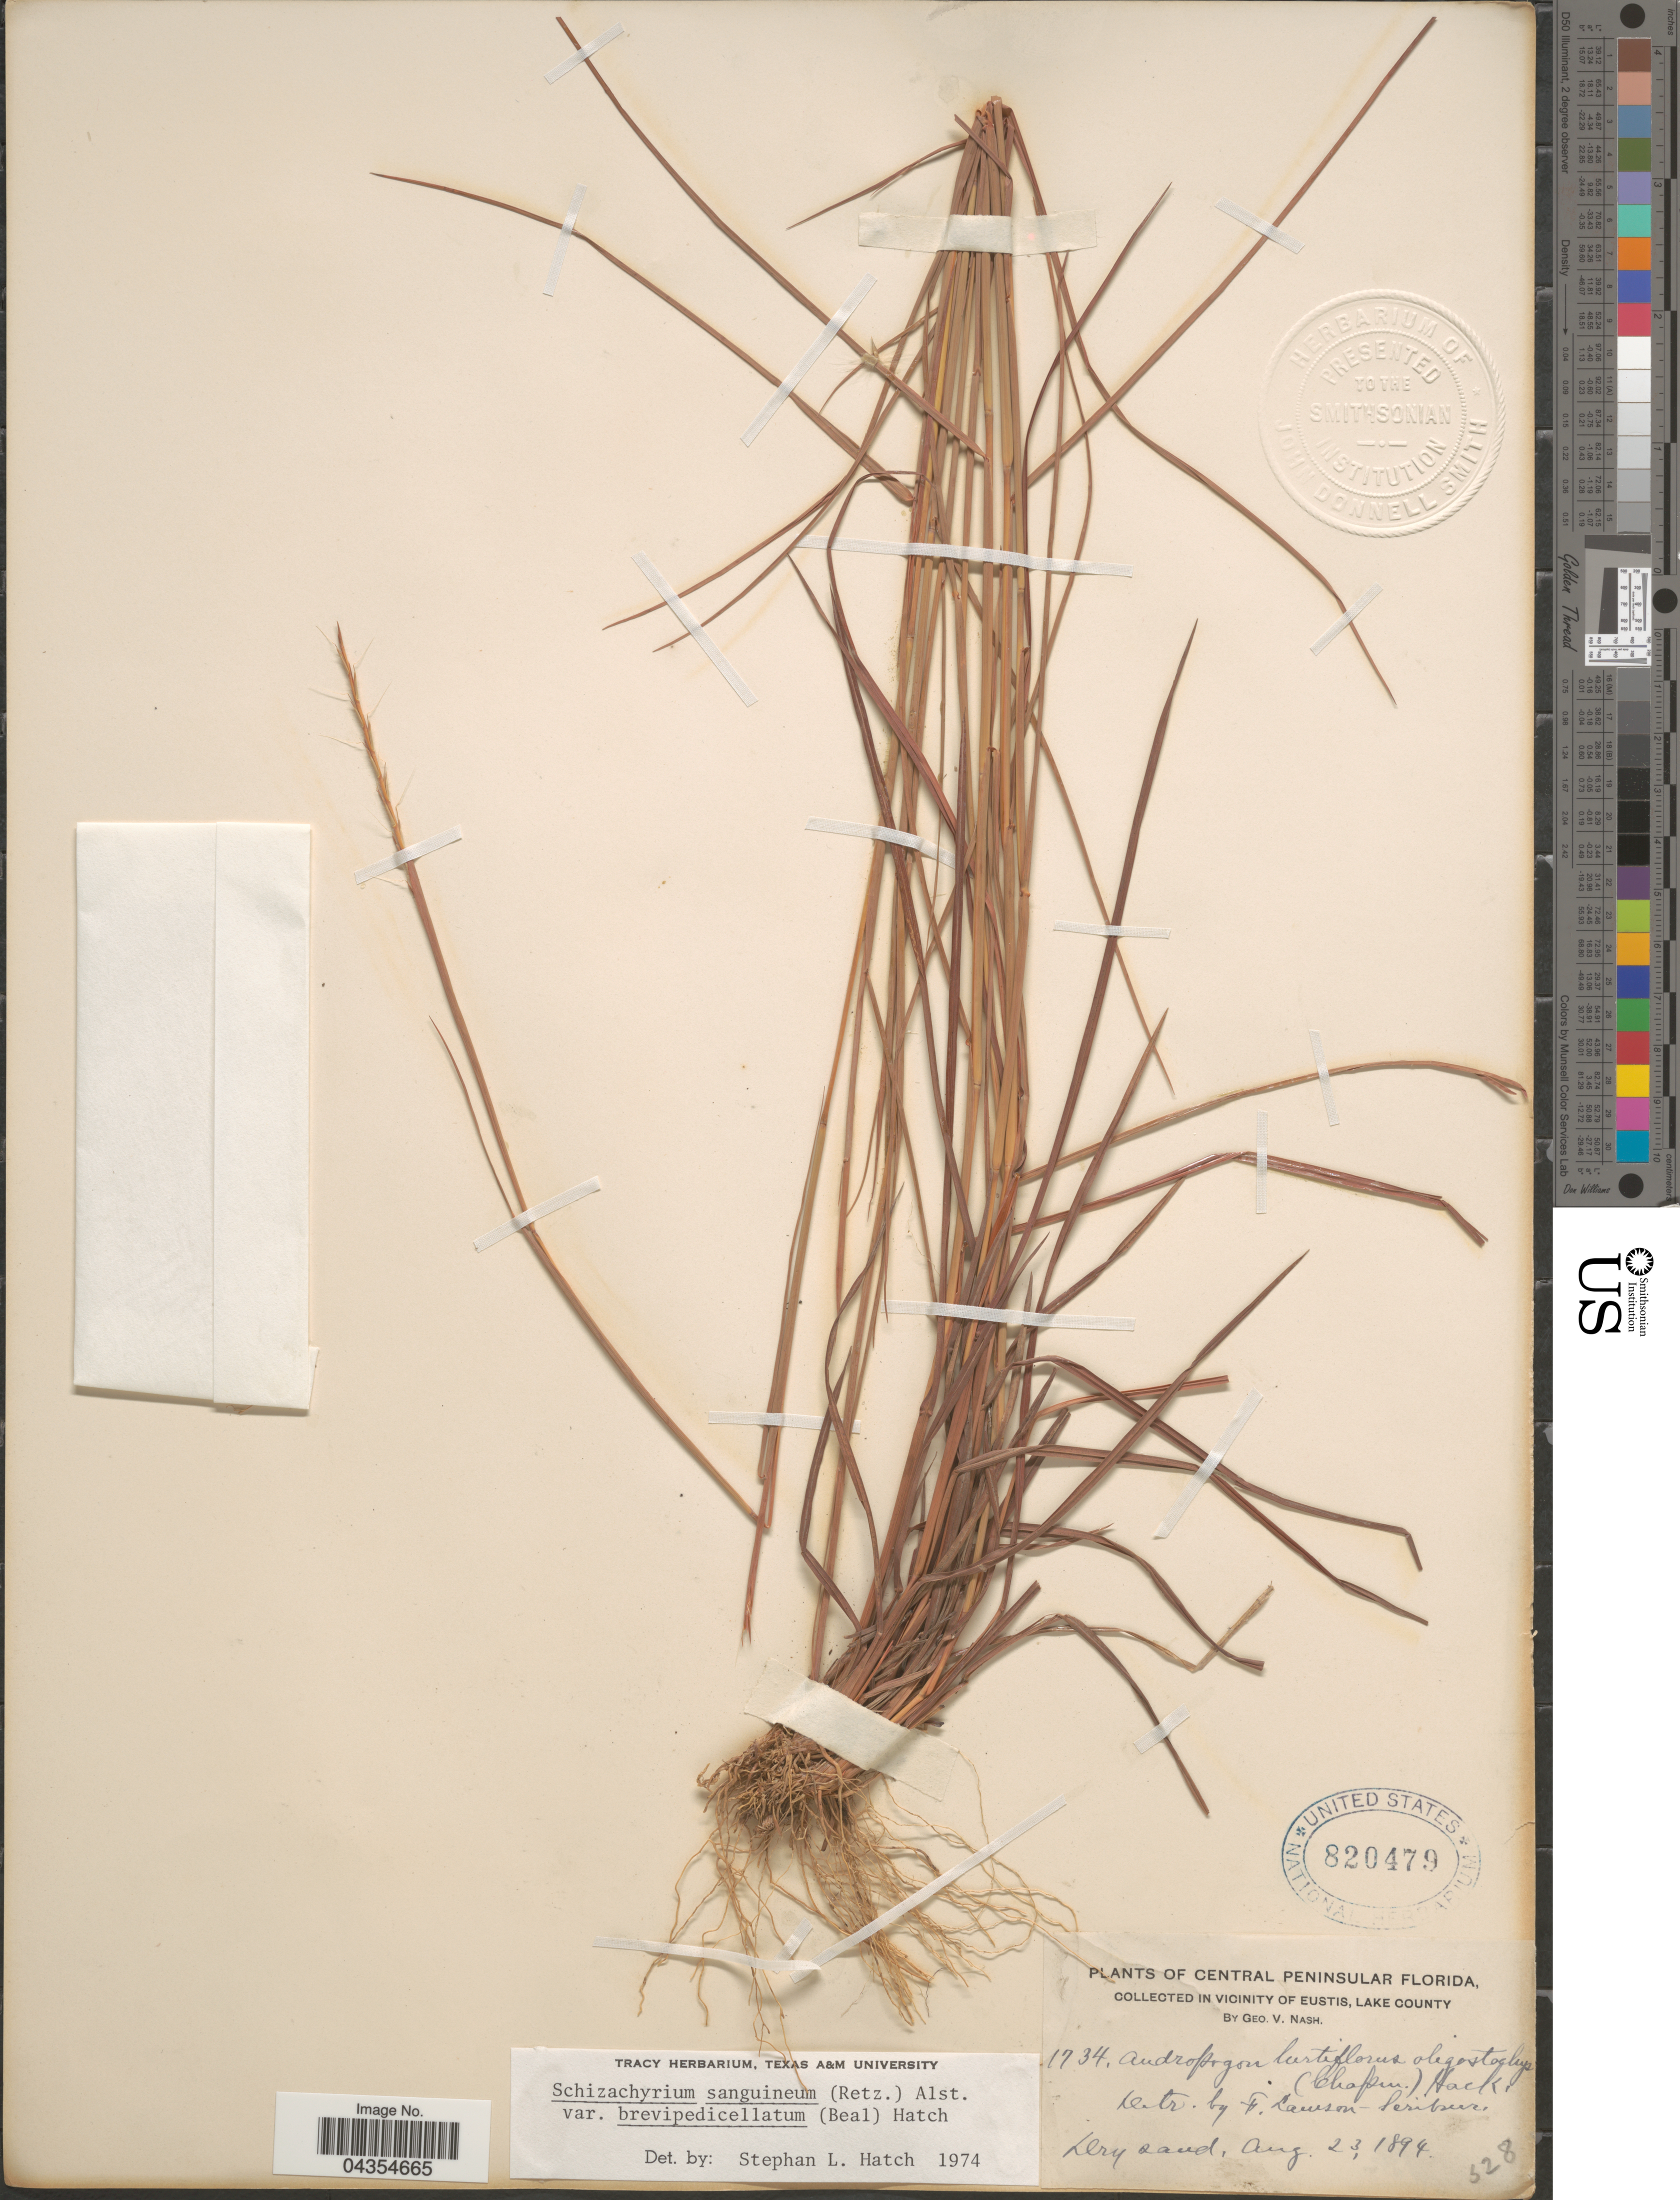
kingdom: Plantae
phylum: Tracheophyta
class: Liliopsida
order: Poales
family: Poaceae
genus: Schizachyrium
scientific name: Schizachyrium sanguineum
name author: (Retz.) Alston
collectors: G. V. Nash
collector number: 1734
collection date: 1894-08-23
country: United States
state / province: Florida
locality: Central Peninsular Florida, in vicinity of Eustis, Lake County.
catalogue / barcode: US 820479